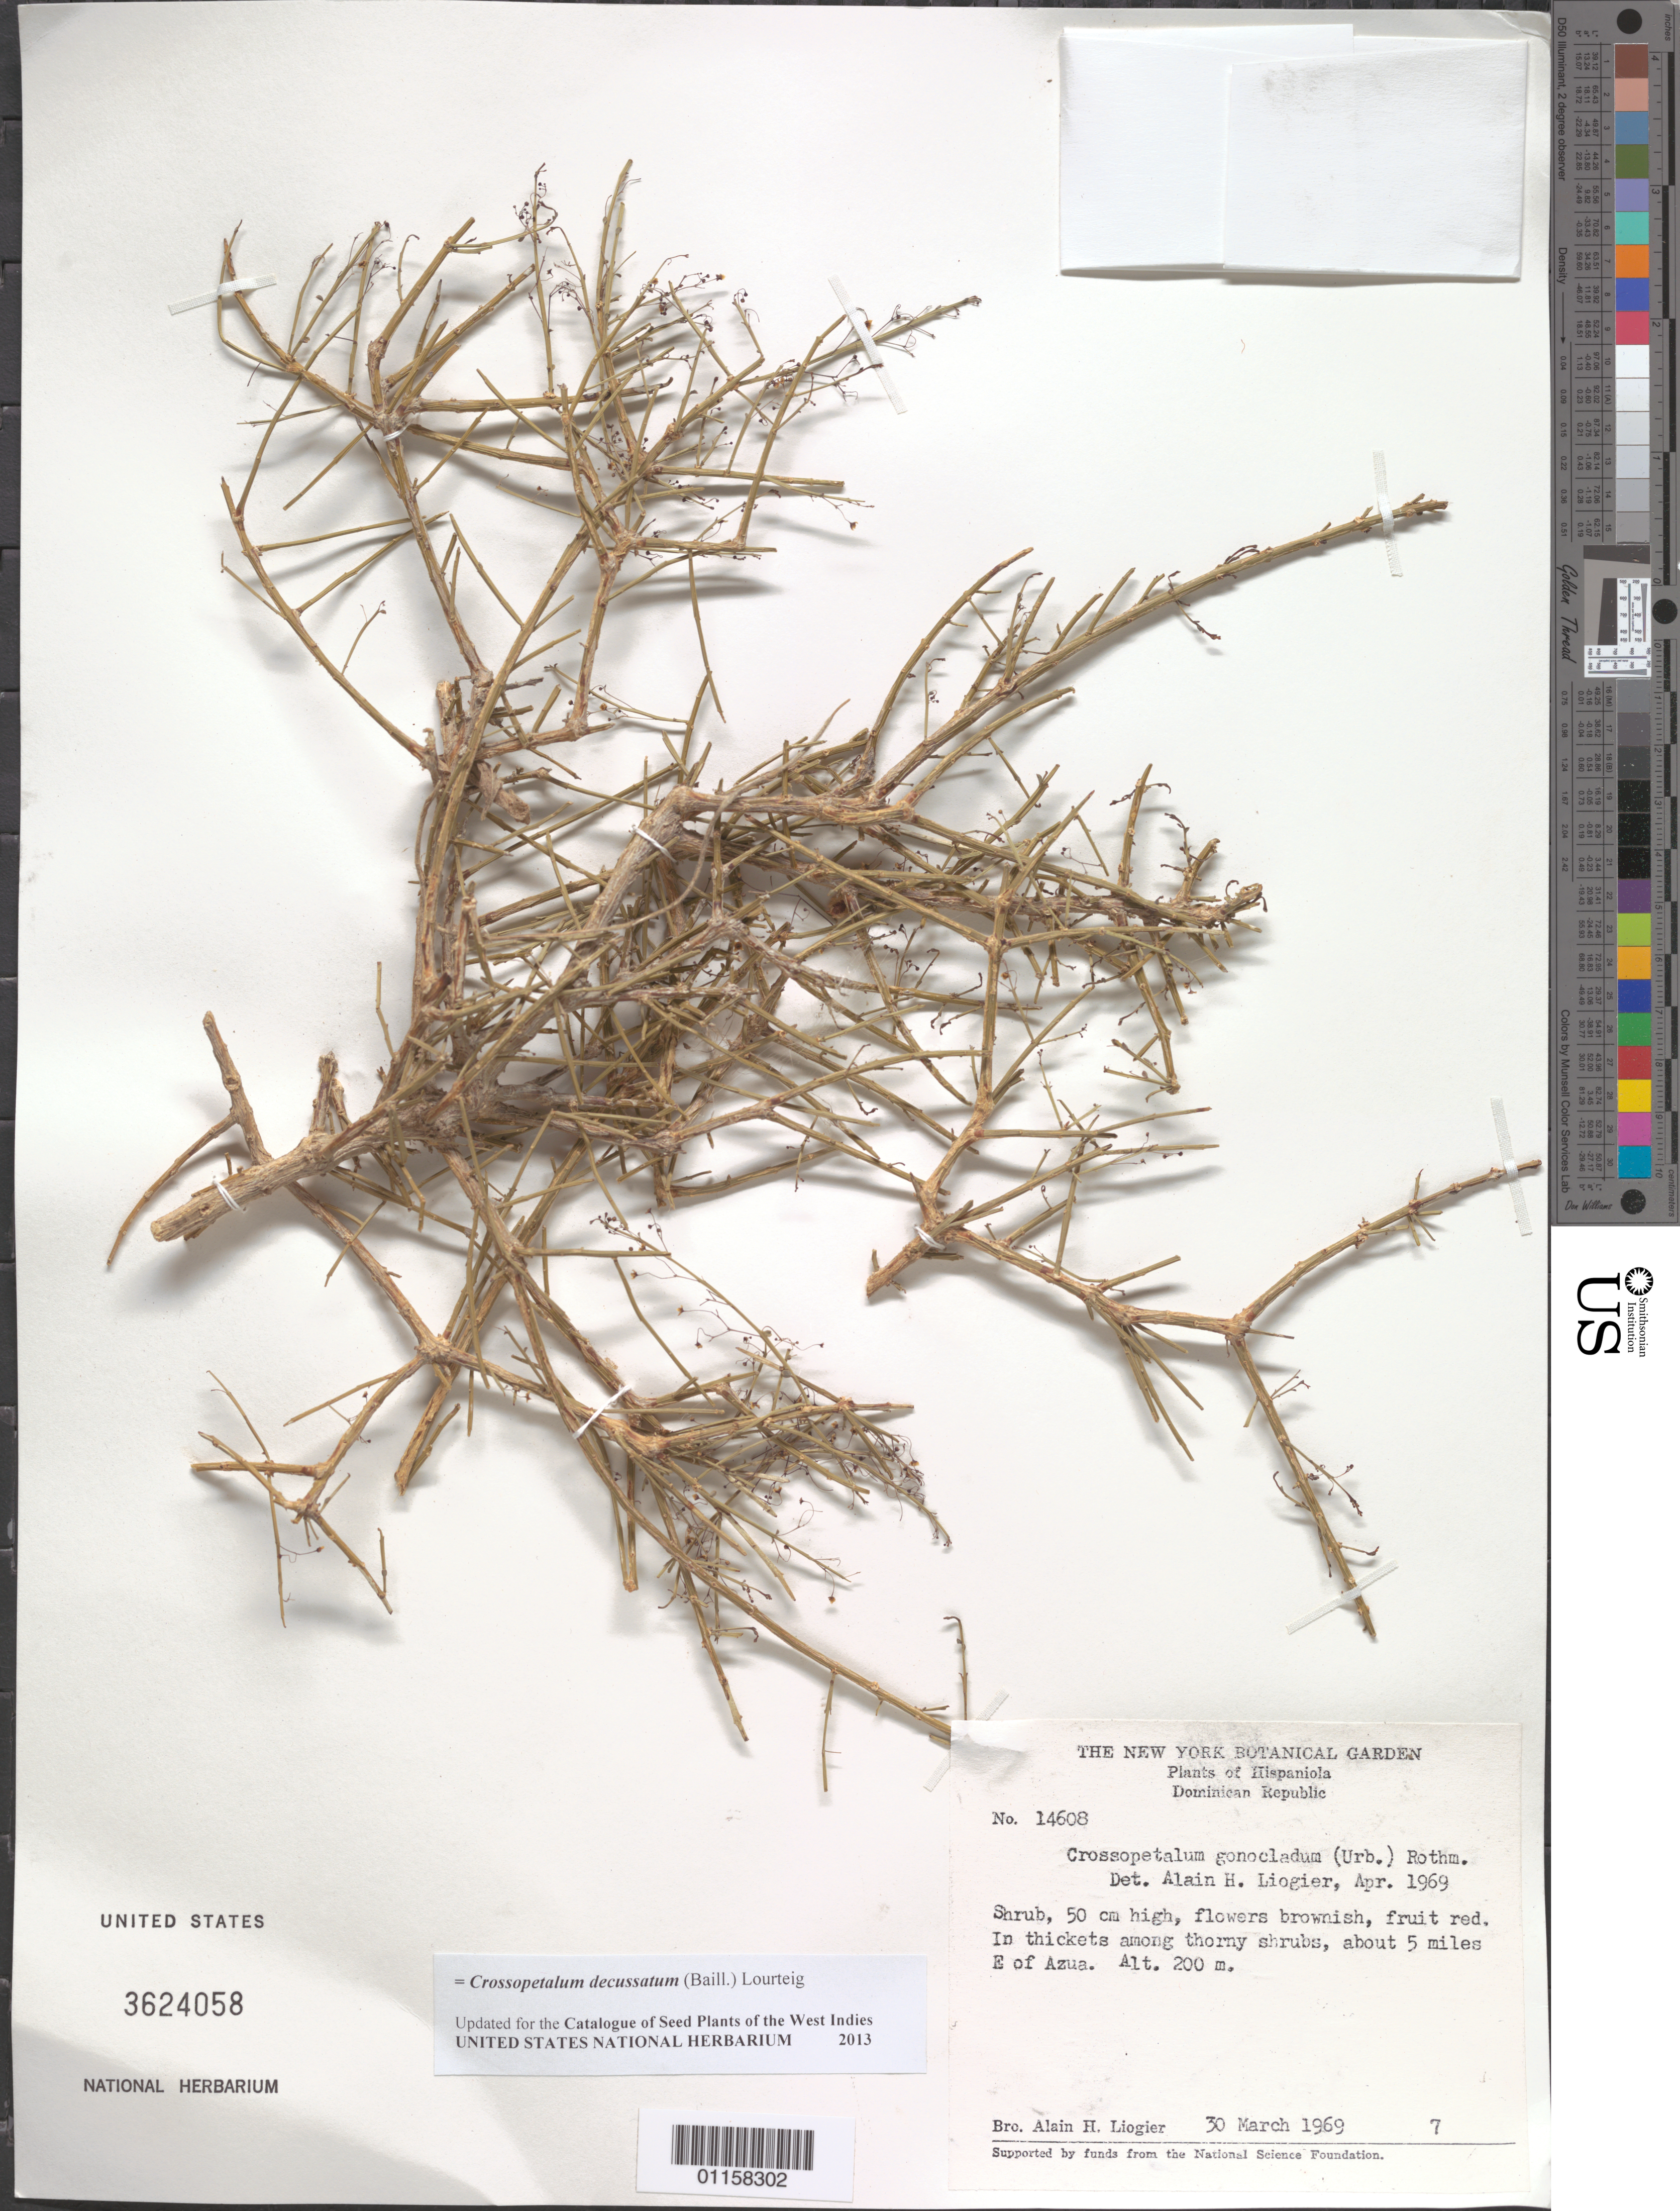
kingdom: Plantae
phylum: Tracheophyta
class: Magnoliopsida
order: Celastrales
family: Celastraceae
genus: Crossopetalum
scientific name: Crossopetalum sp.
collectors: A. H. Liogier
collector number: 14608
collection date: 1969-03-30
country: Dominican Republic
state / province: Azua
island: Hispaniola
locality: Azua, about 5 miles east.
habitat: In thickets among thorny shrubs.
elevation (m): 200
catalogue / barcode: US 3624058